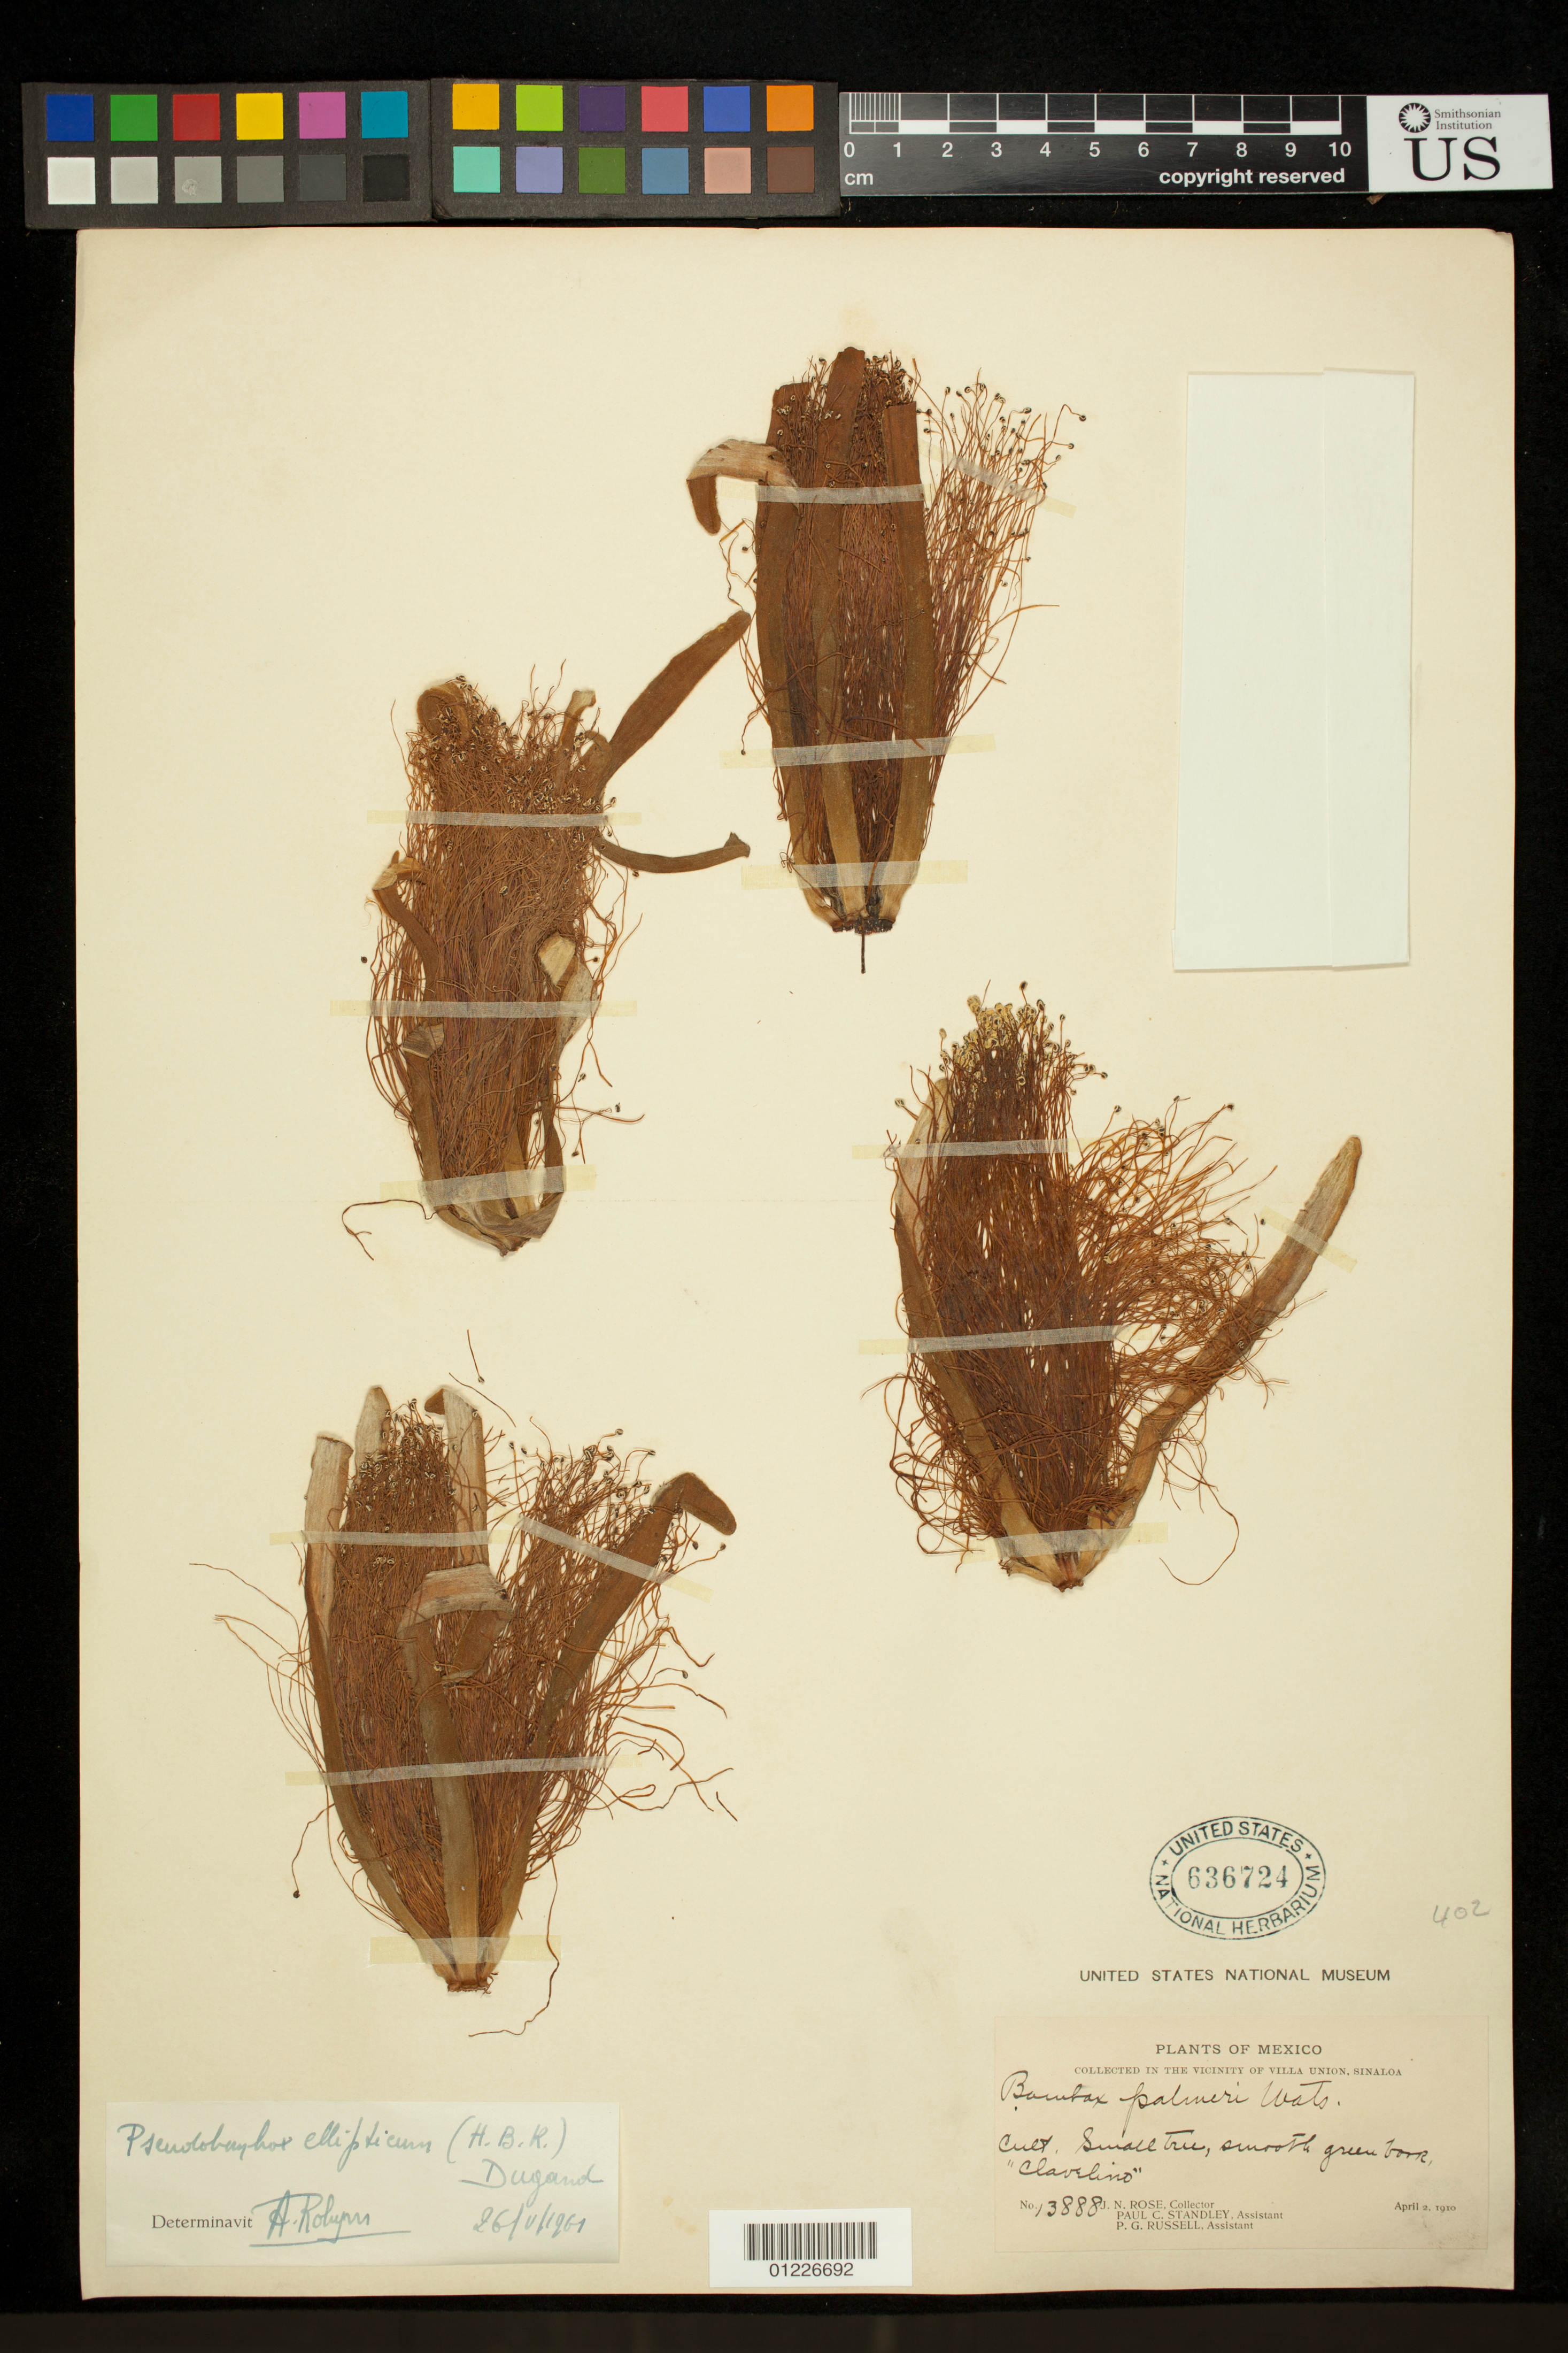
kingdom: Plantae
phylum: Tracheophyta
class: Magnoliopsida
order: Malvales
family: Malvaceae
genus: Pseudobombax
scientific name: Pseudobombax ellipticum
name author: (Kunth) Dugand G.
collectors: J. N. Rose, P. C. Standley & P. G. Russell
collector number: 13888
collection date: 1910-04-02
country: Mexico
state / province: Sinaloa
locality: Villa Union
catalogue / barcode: US 636724